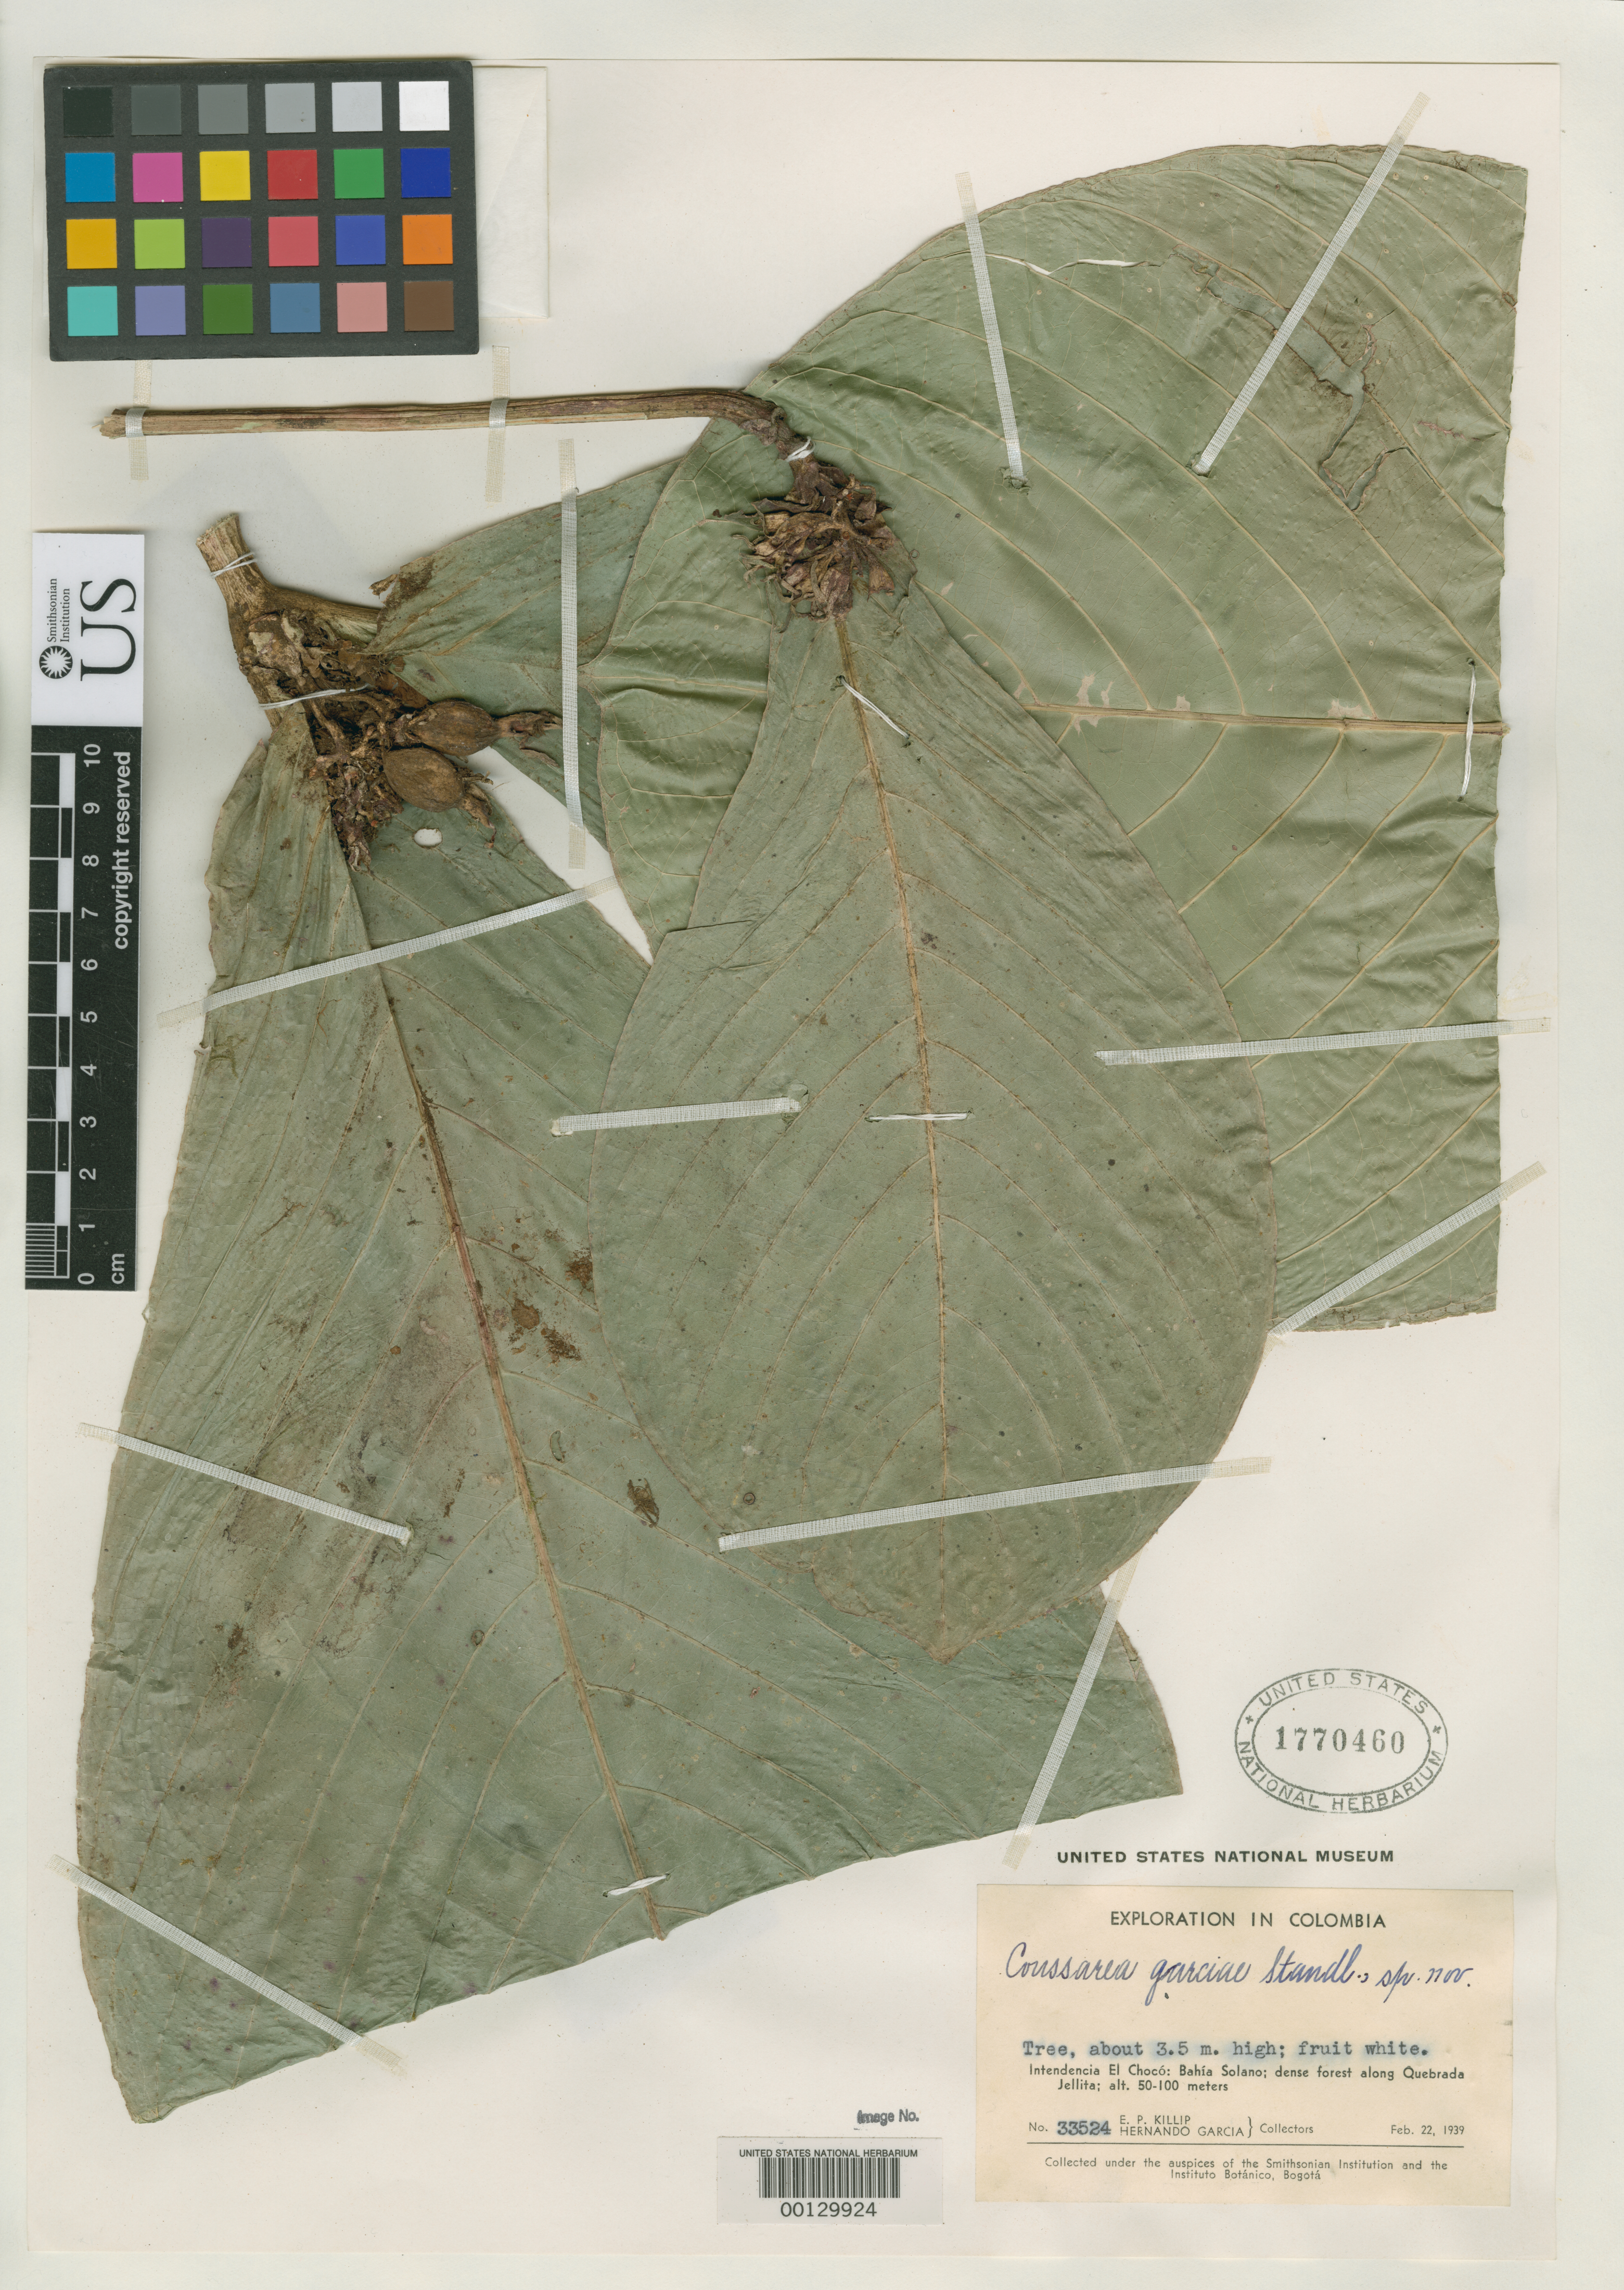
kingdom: Plantae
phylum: Tracheophyta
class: Magnoliopsida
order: Gentianales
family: Rubiaceae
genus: Coussarea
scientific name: Coussarea garciae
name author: Standl.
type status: Isotype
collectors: E. P. Killip & H. García Barriga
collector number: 33524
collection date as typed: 22 Feb 1939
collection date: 1939-02-22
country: Colombia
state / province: Chocó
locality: Bahia Solano, along Quebrada JelLita.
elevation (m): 50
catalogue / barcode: US 1770460